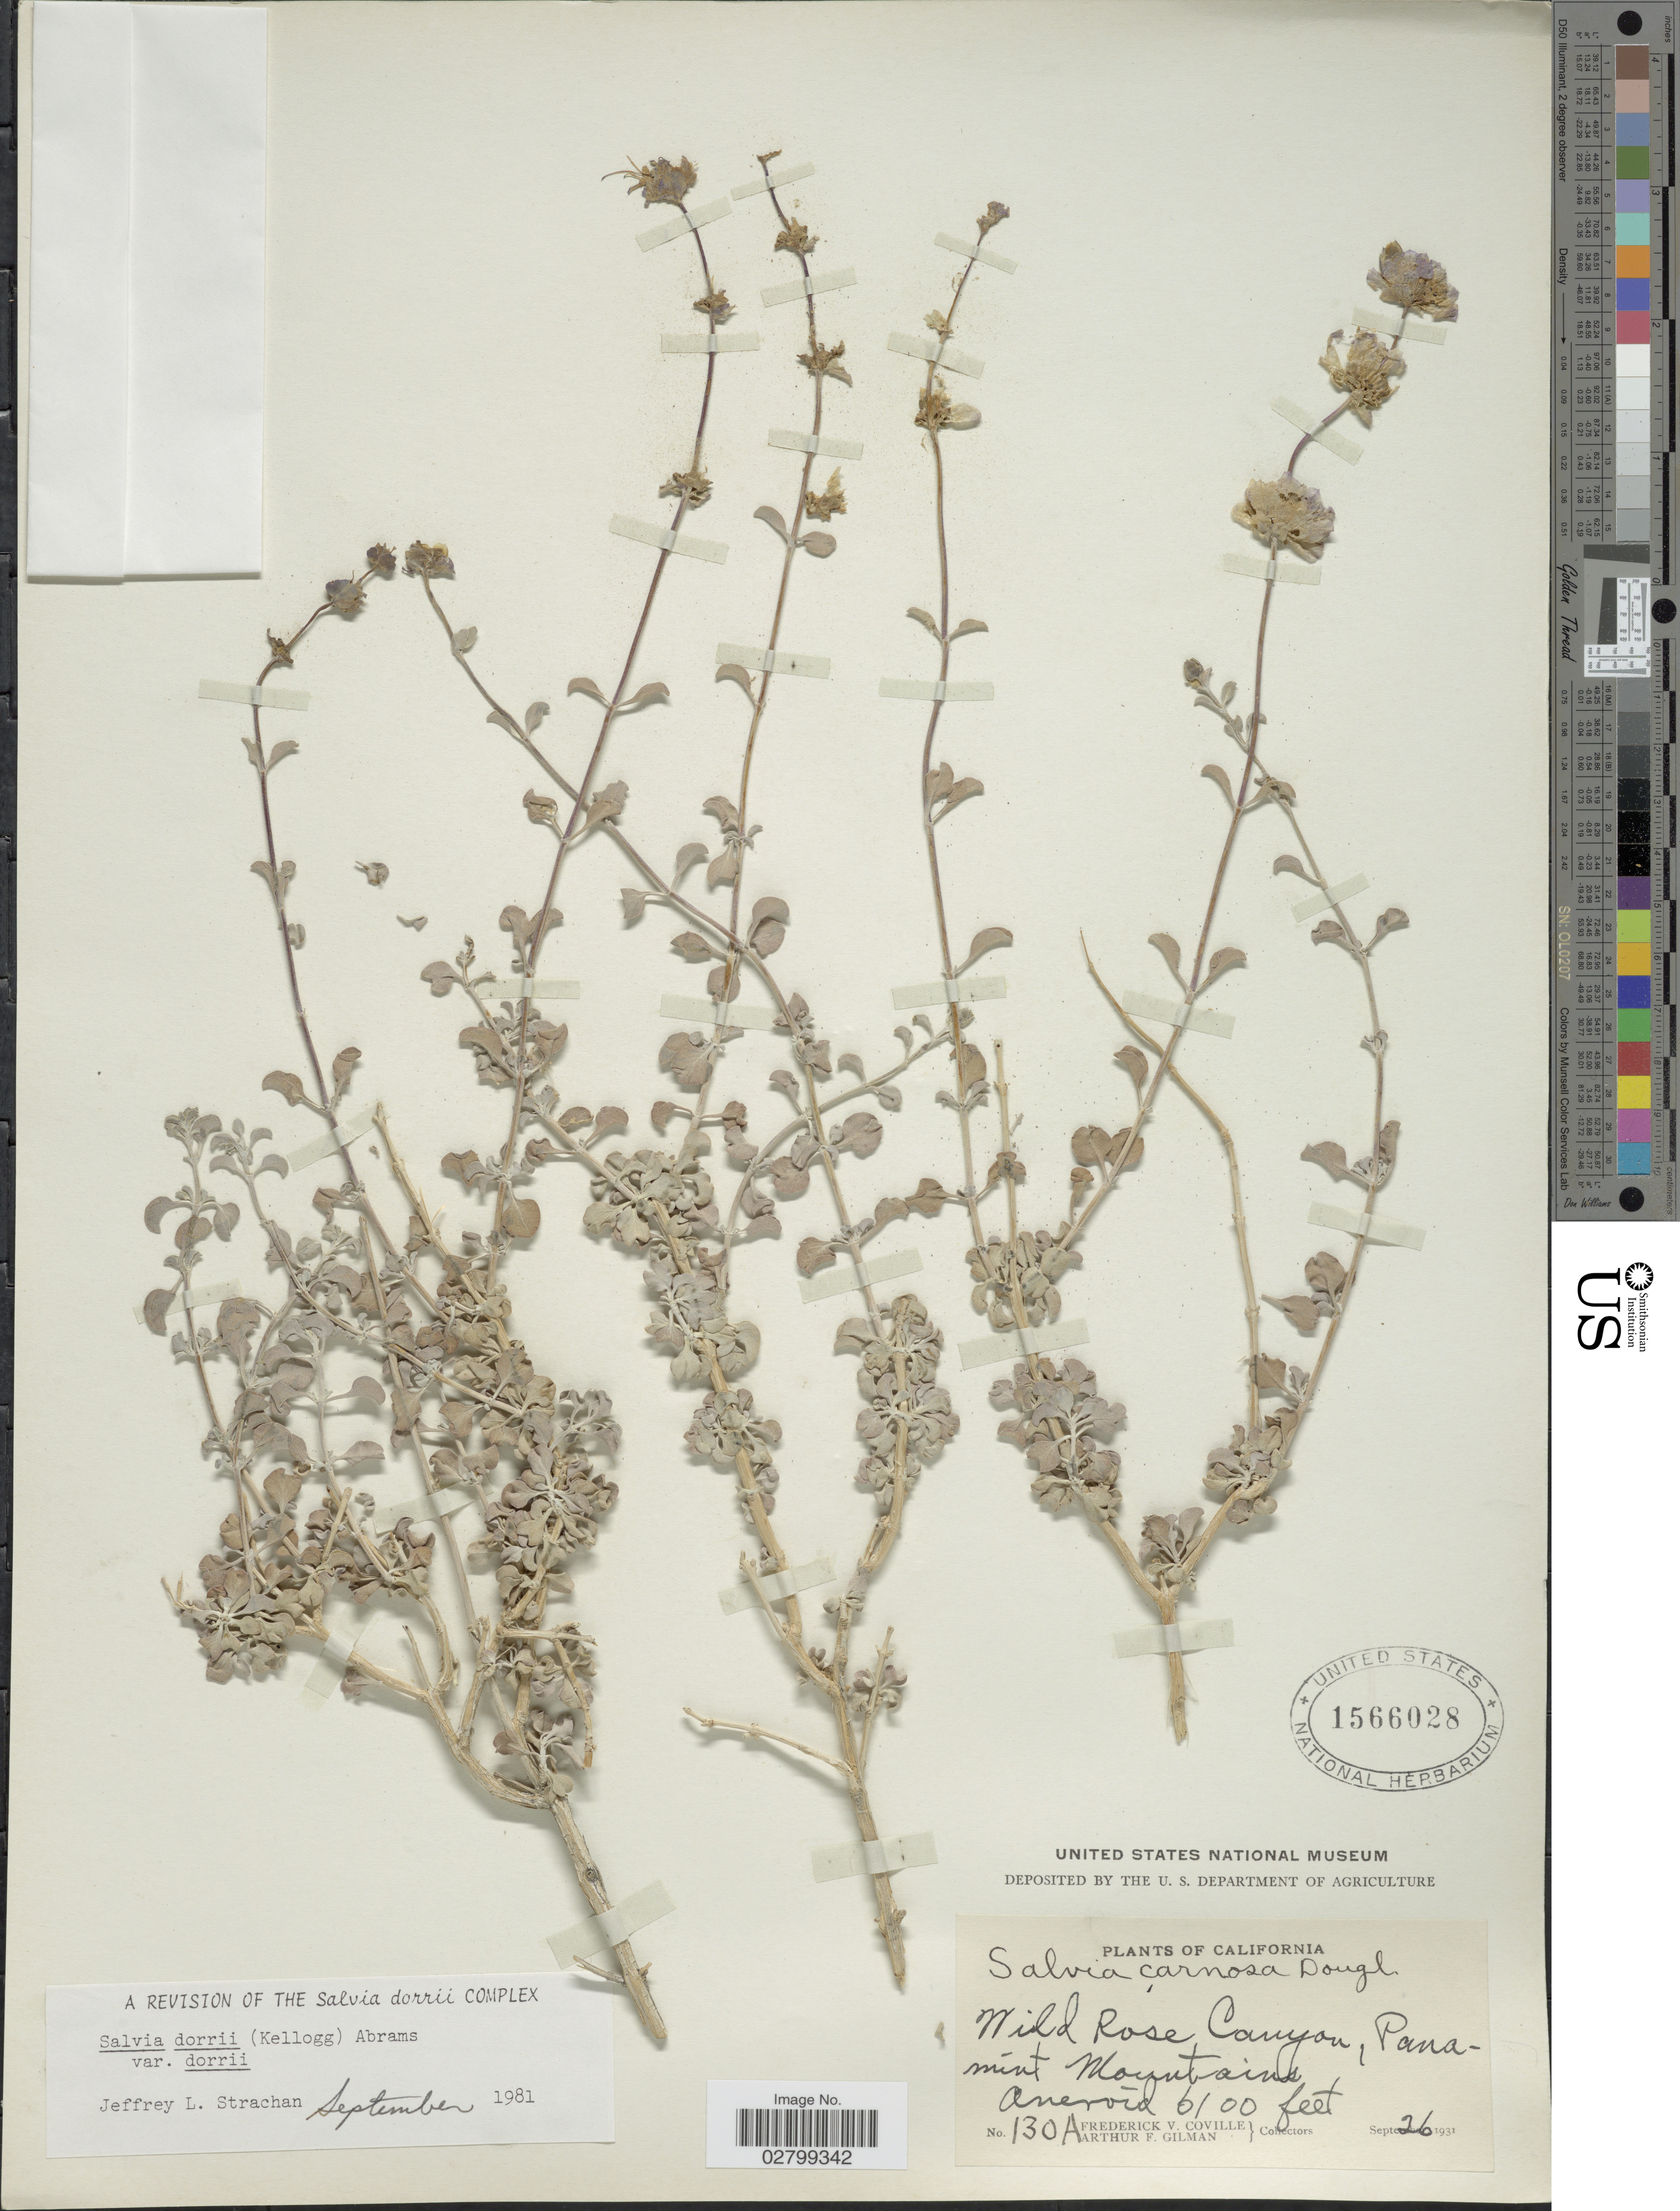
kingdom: Plantae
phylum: Tracheophyta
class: Magnoliopsida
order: Lamiales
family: Lamiaceae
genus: Salvia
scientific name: Salvia dorrii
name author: (Kellogg) Abrams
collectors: F. V. Coville & A. Gilman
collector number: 130A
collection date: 1931-09-26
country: United States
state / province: California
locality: Wild Rose Canyon, Panamint Mountains.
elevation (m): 1859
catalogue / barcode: US 1566028